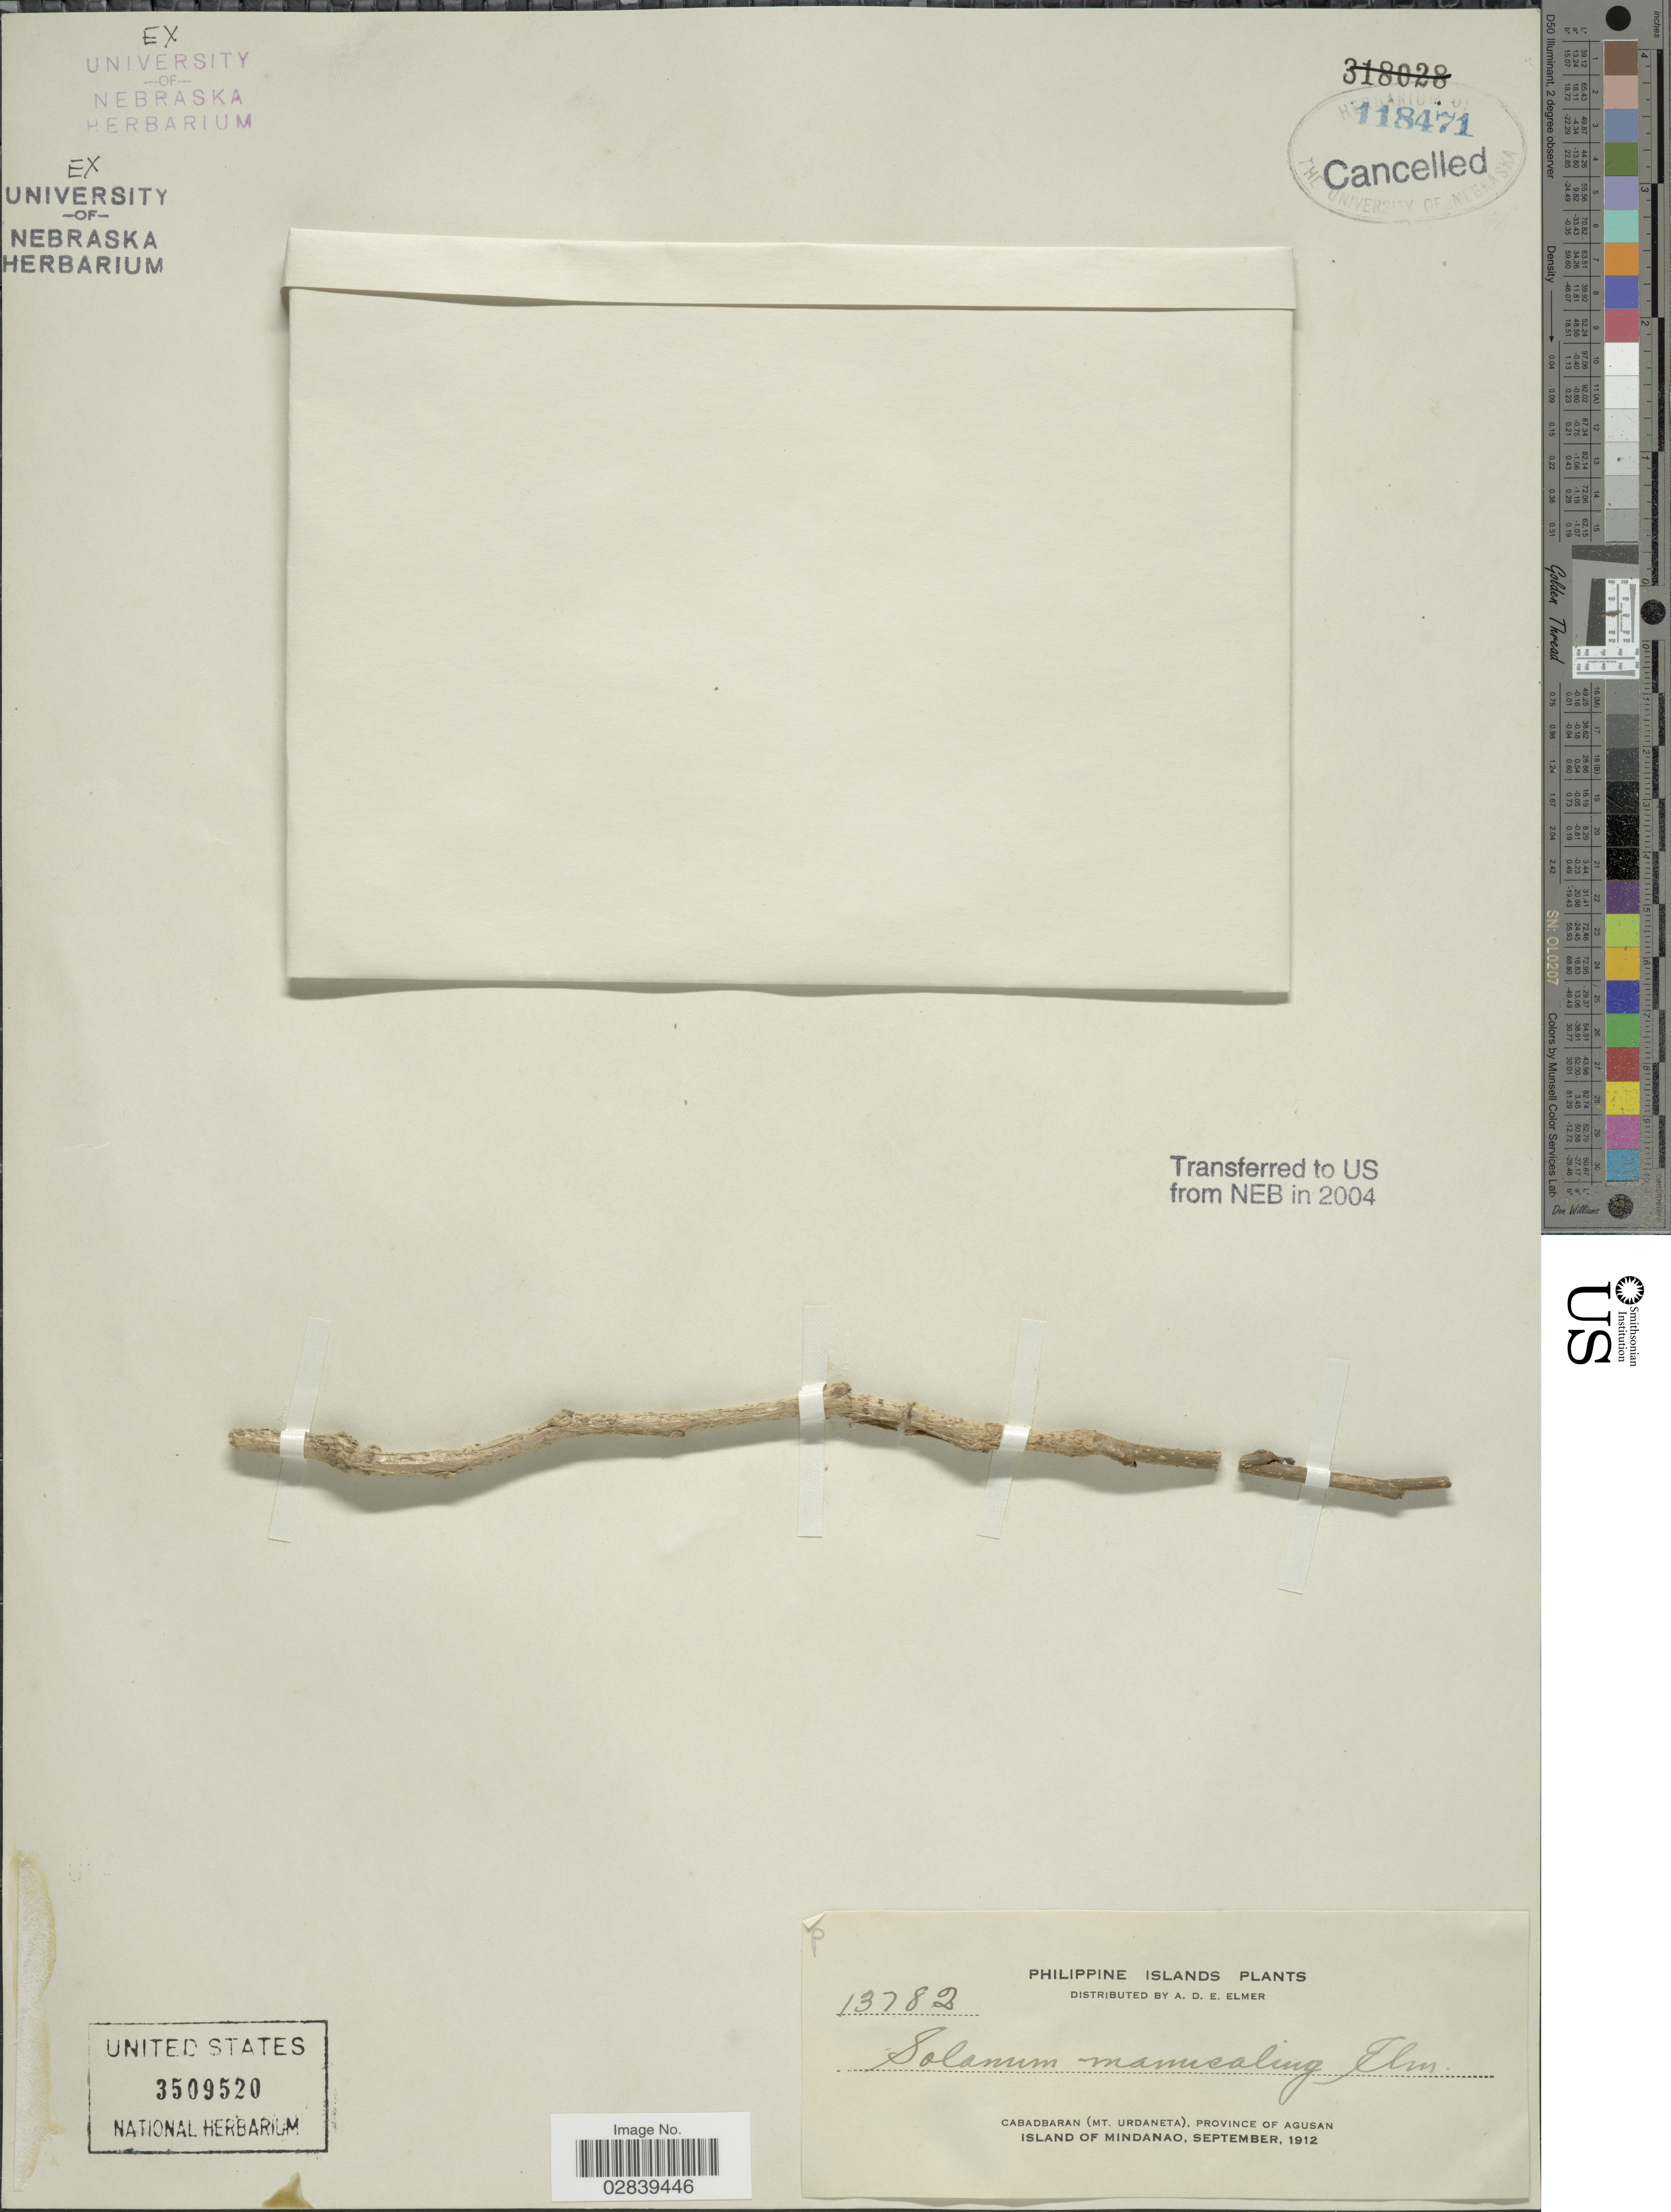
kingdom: Plantae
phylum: Tracheophyta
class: Magnoliopsida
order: Solanales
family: Solanaceae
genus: Solanum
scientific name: Solanum manucaling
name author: Elmer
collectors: A. D. E. Elmer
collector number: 13782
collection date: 1912-09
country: Philippines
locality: Cabadbaran (Mt. Urdaneta), Province of Agusan, Island of Mindanao.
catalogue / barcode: US 3509520